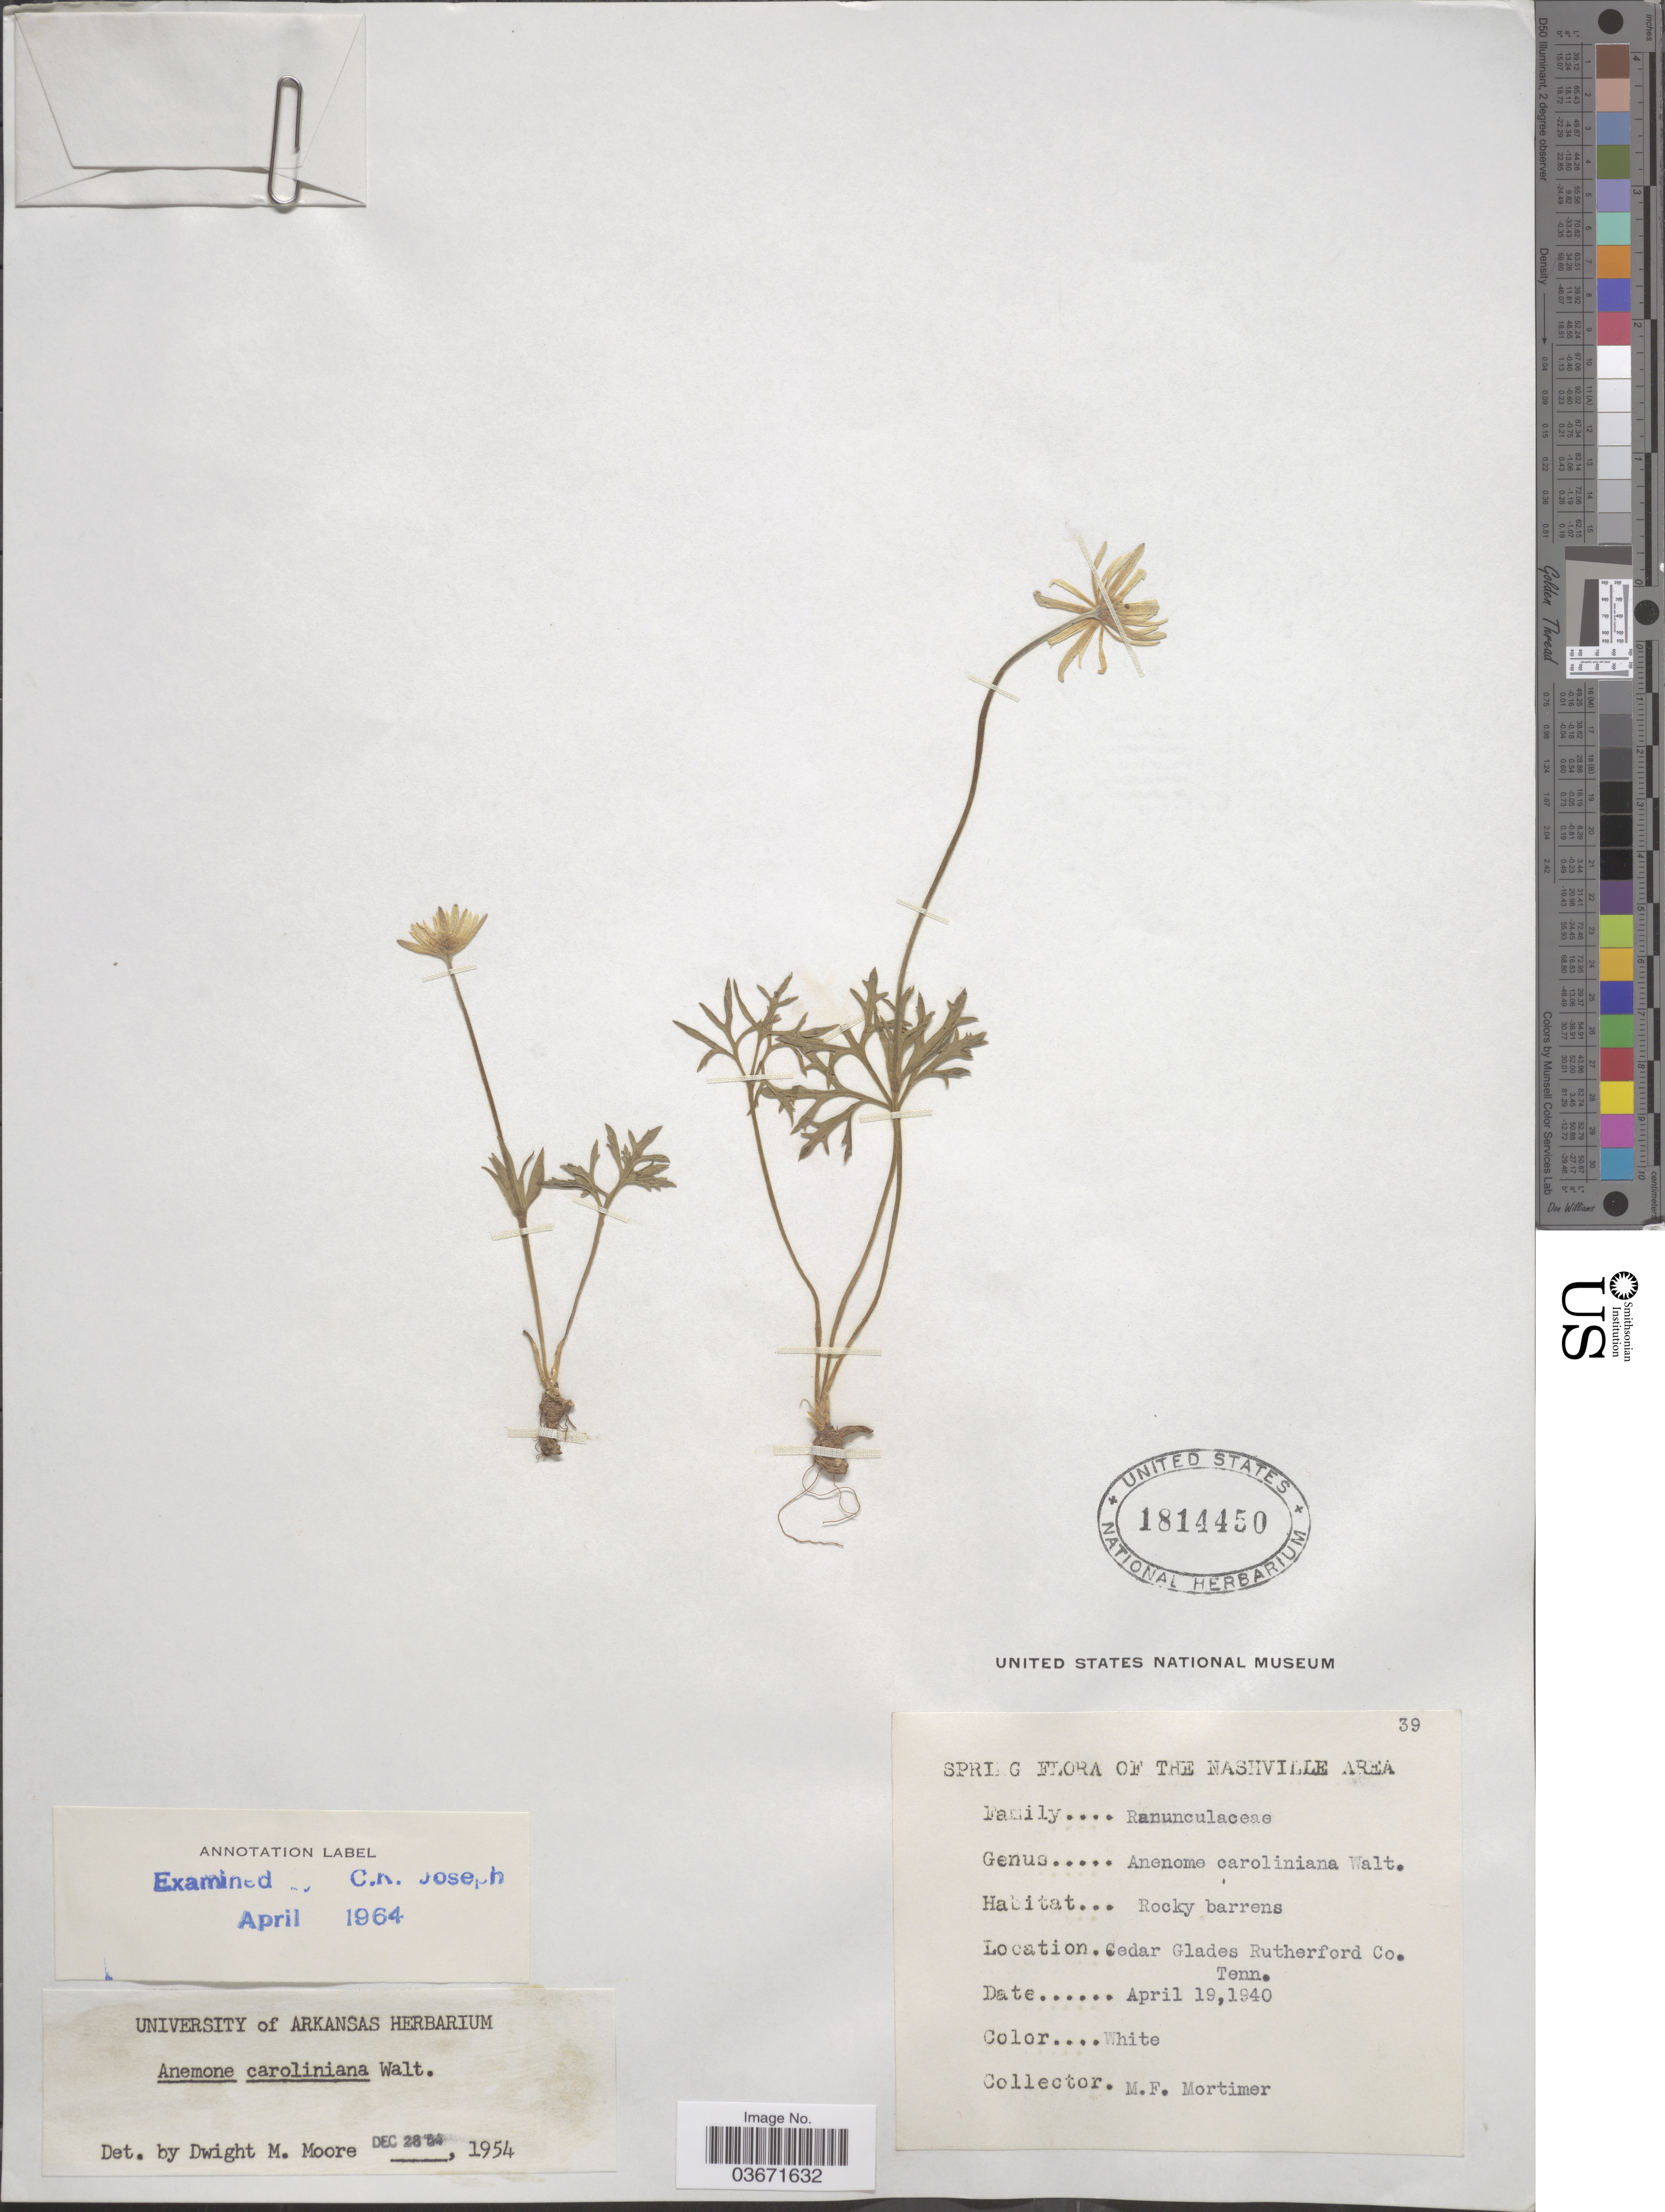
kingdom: Plantae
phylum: Tracheophyta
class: Magnoliopsida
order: Ranunculales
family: Ranunculaceae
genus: Anemone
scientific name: Anemone caroliniana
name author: Walter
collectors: M. Mortimer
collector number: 39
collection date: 1940-04-19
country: United States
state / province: Tennessee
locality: Nashville Area. Cedar Glades Rutherford Co.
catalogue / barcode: US 1814450